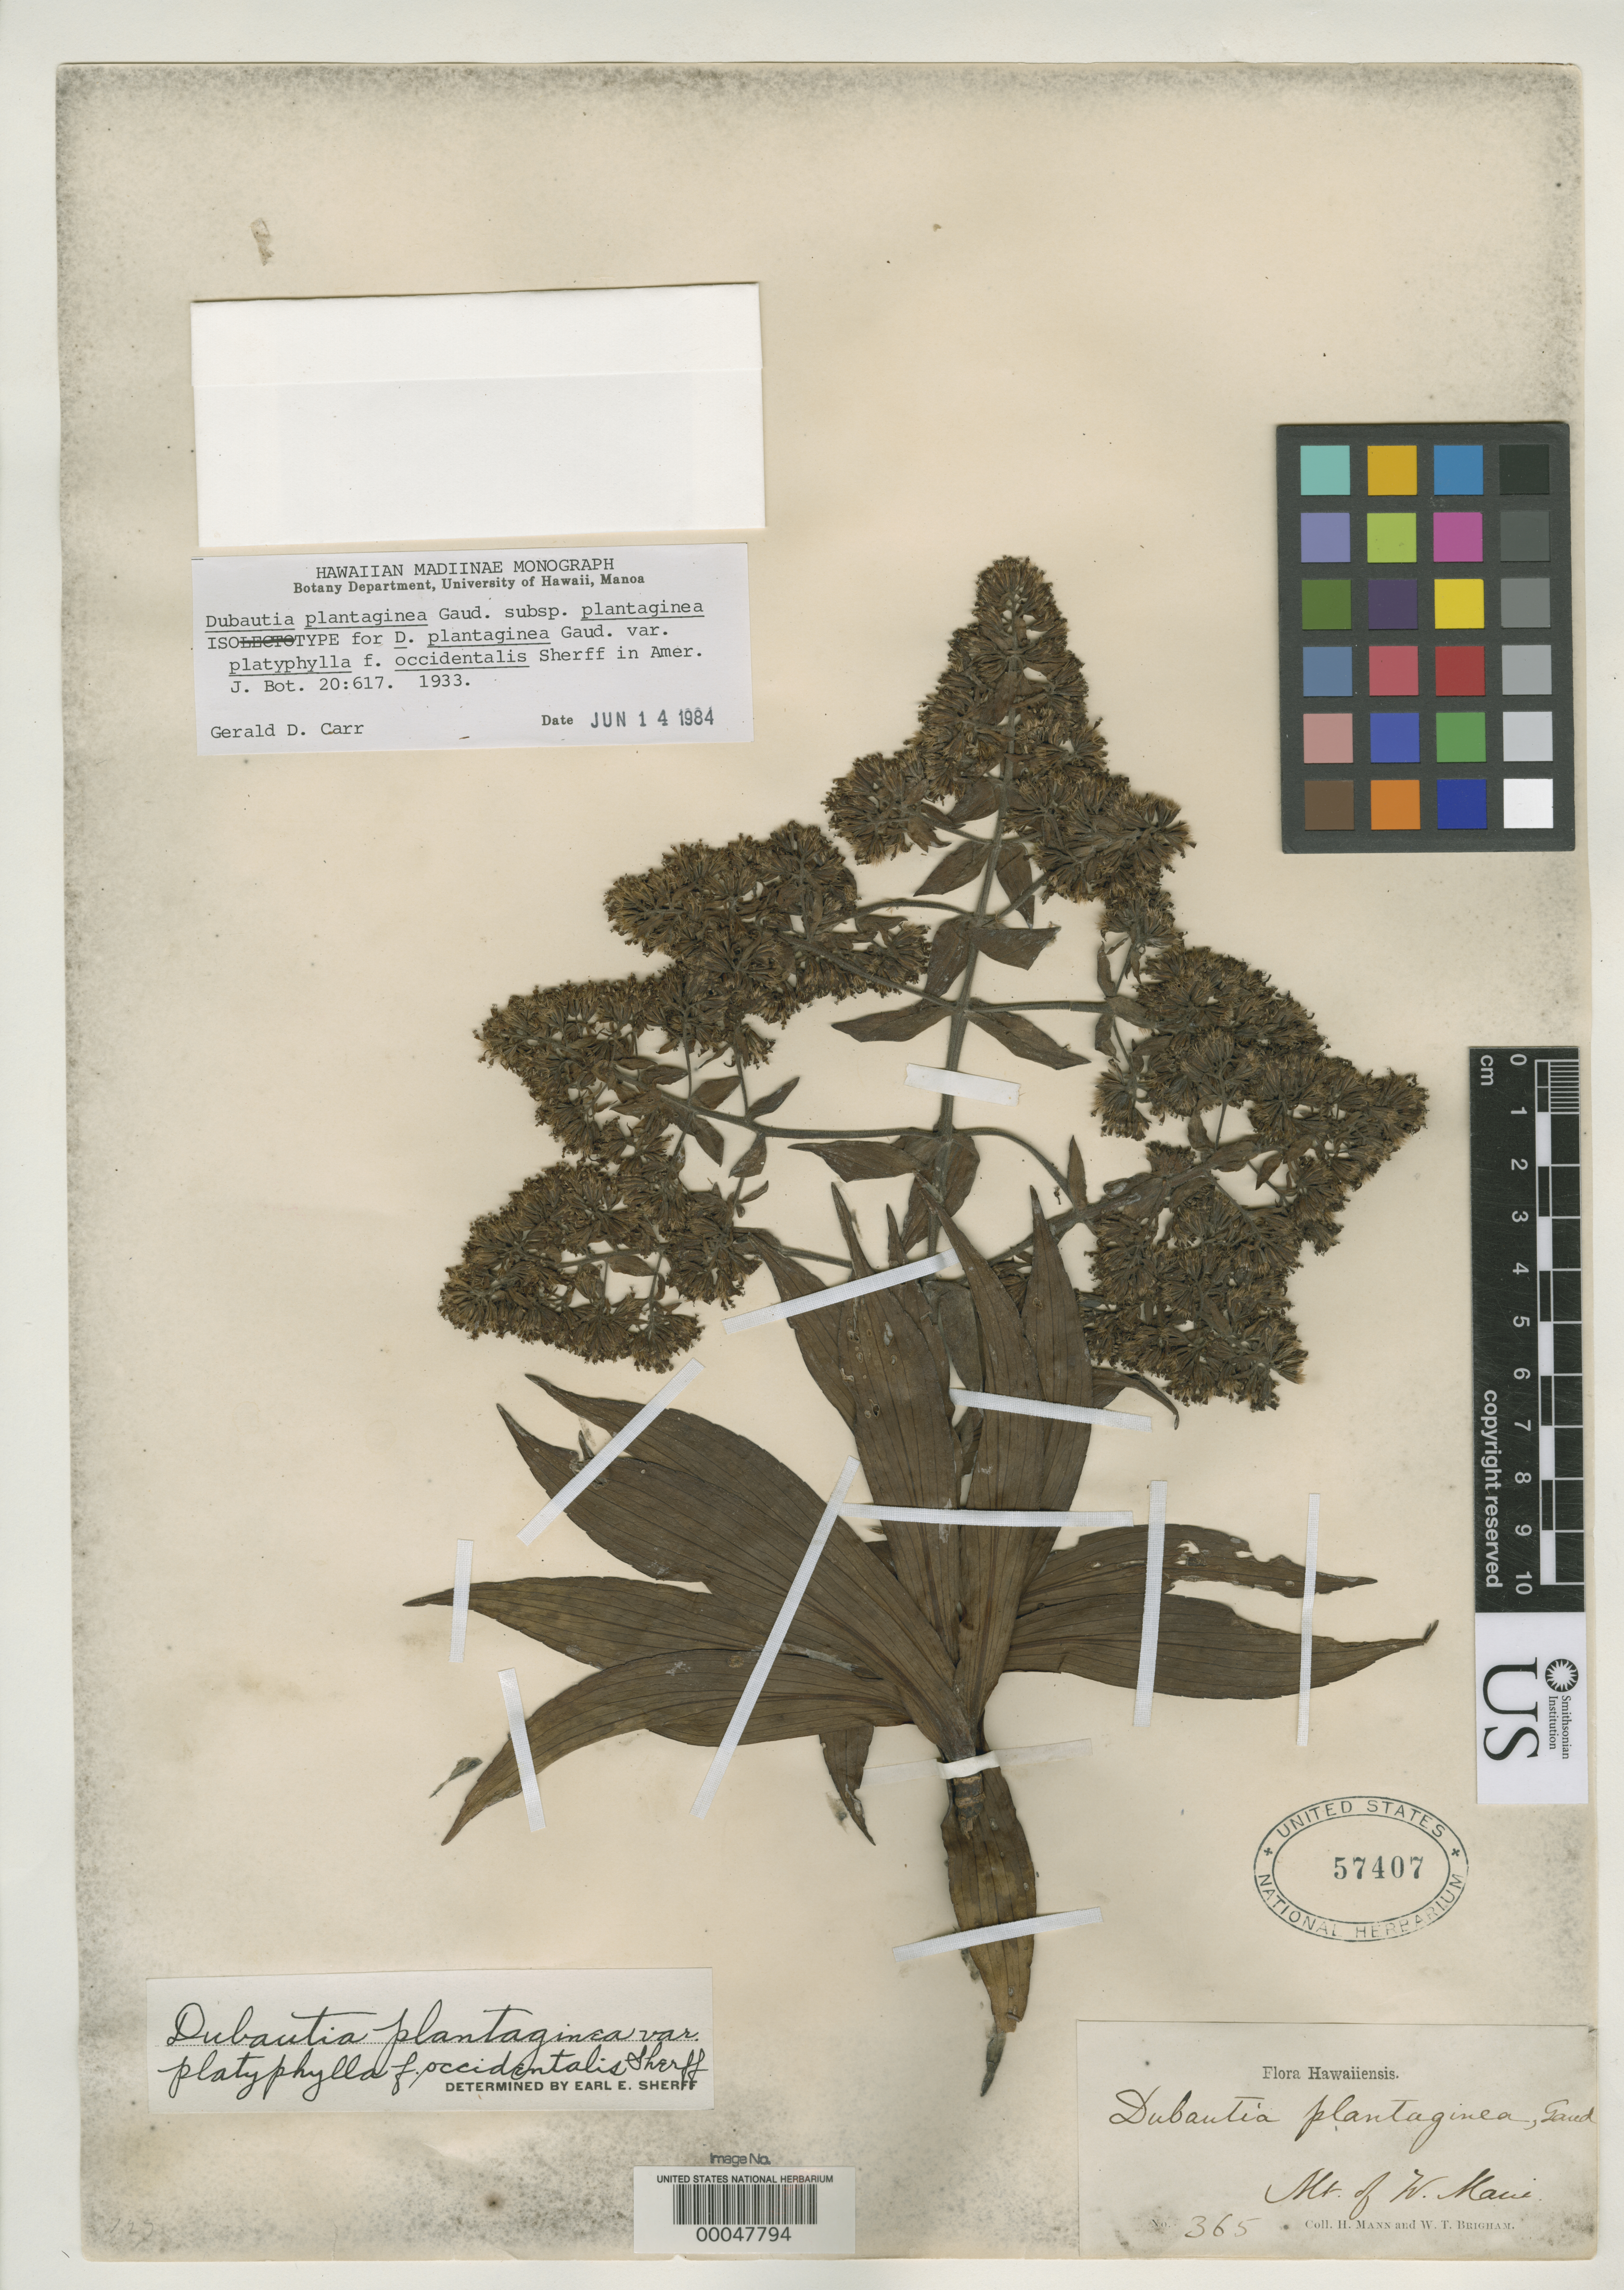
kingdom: Plantae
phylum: Tracheophyta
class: Magnoliopsida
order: Asterales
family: Asteraceae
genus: Dubautia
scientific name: Dubautia plantaginea f. occidentalis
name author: Sherff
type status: Isotype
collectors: H. Mann & W. T. Brigham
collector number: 365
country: United States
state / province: Hawaii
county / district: Maui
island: Maui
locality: Mt. of W Maui.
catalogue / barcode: US 57407